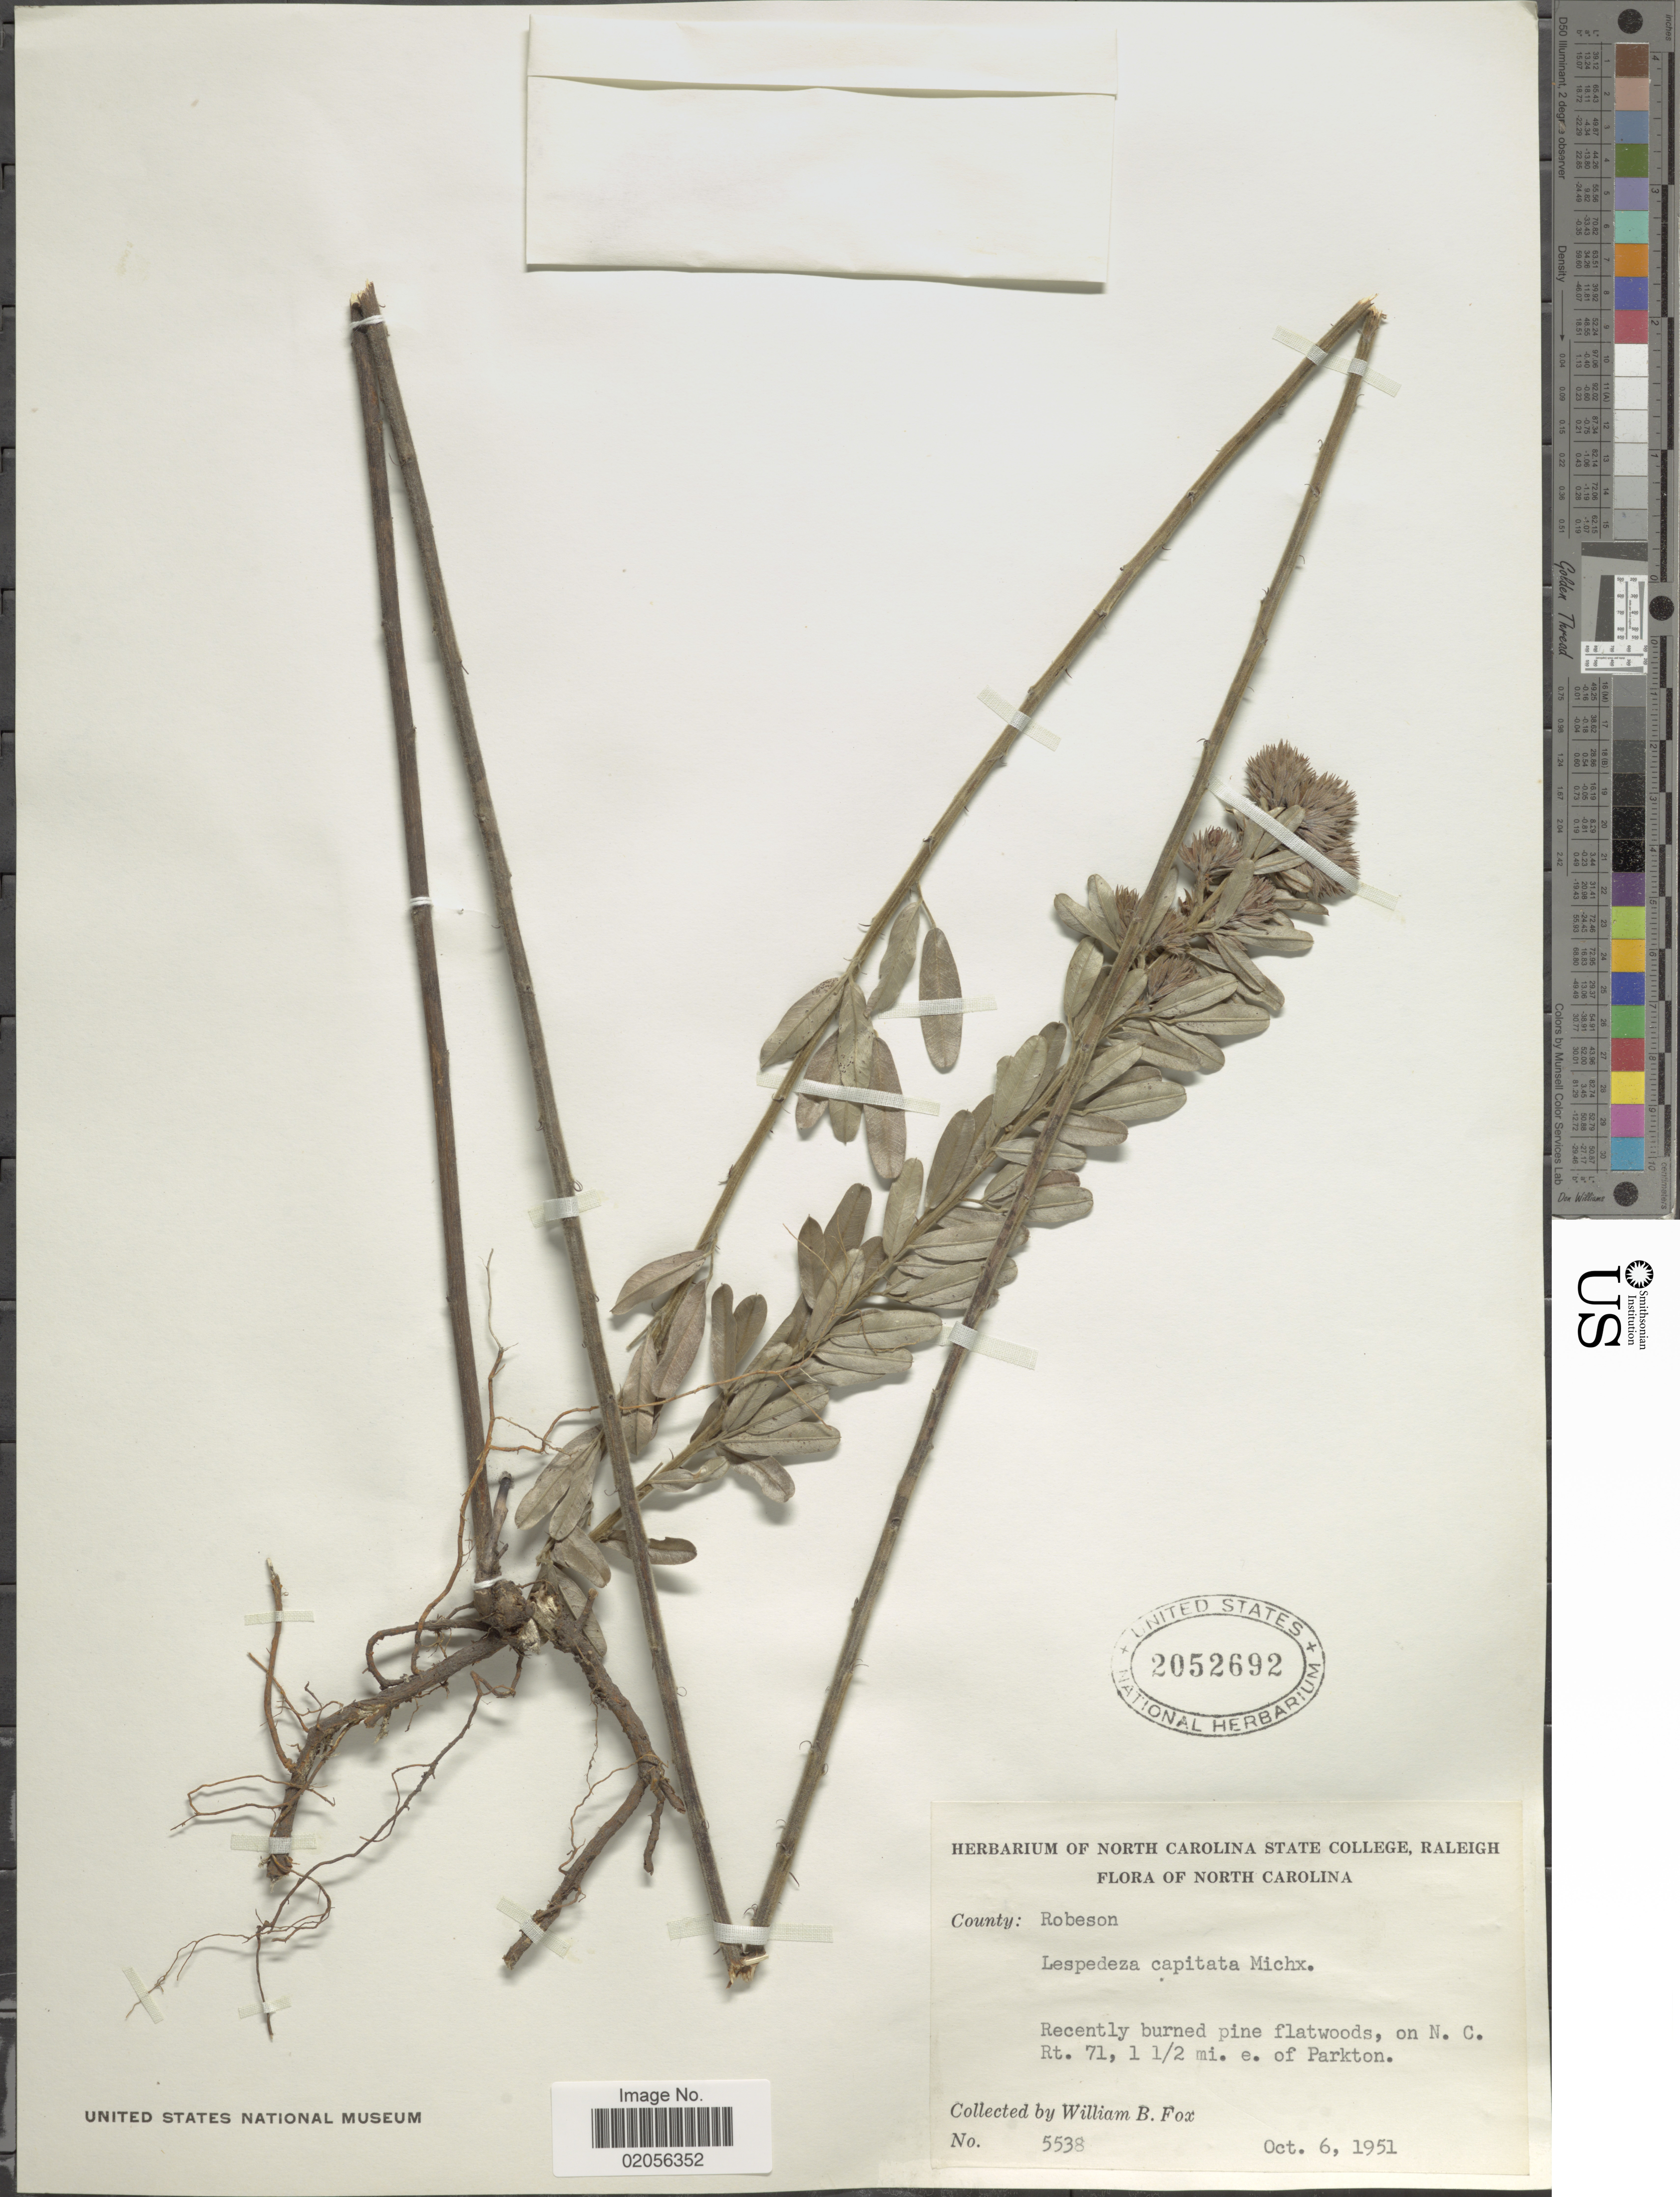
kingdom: Plantae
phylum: Tracheophyta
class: Magnoliopsida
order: Fabales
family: Fabaceae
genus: Lespedeza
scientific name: Lespedeza capitata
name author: Michx.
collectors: W. B. Fox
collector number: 5538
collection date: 1951-10-06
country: United States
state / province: North Carolina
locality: On N. C. Rt. 71, 1 1/2 mi. e. of Parkton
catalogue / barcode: US 2052692